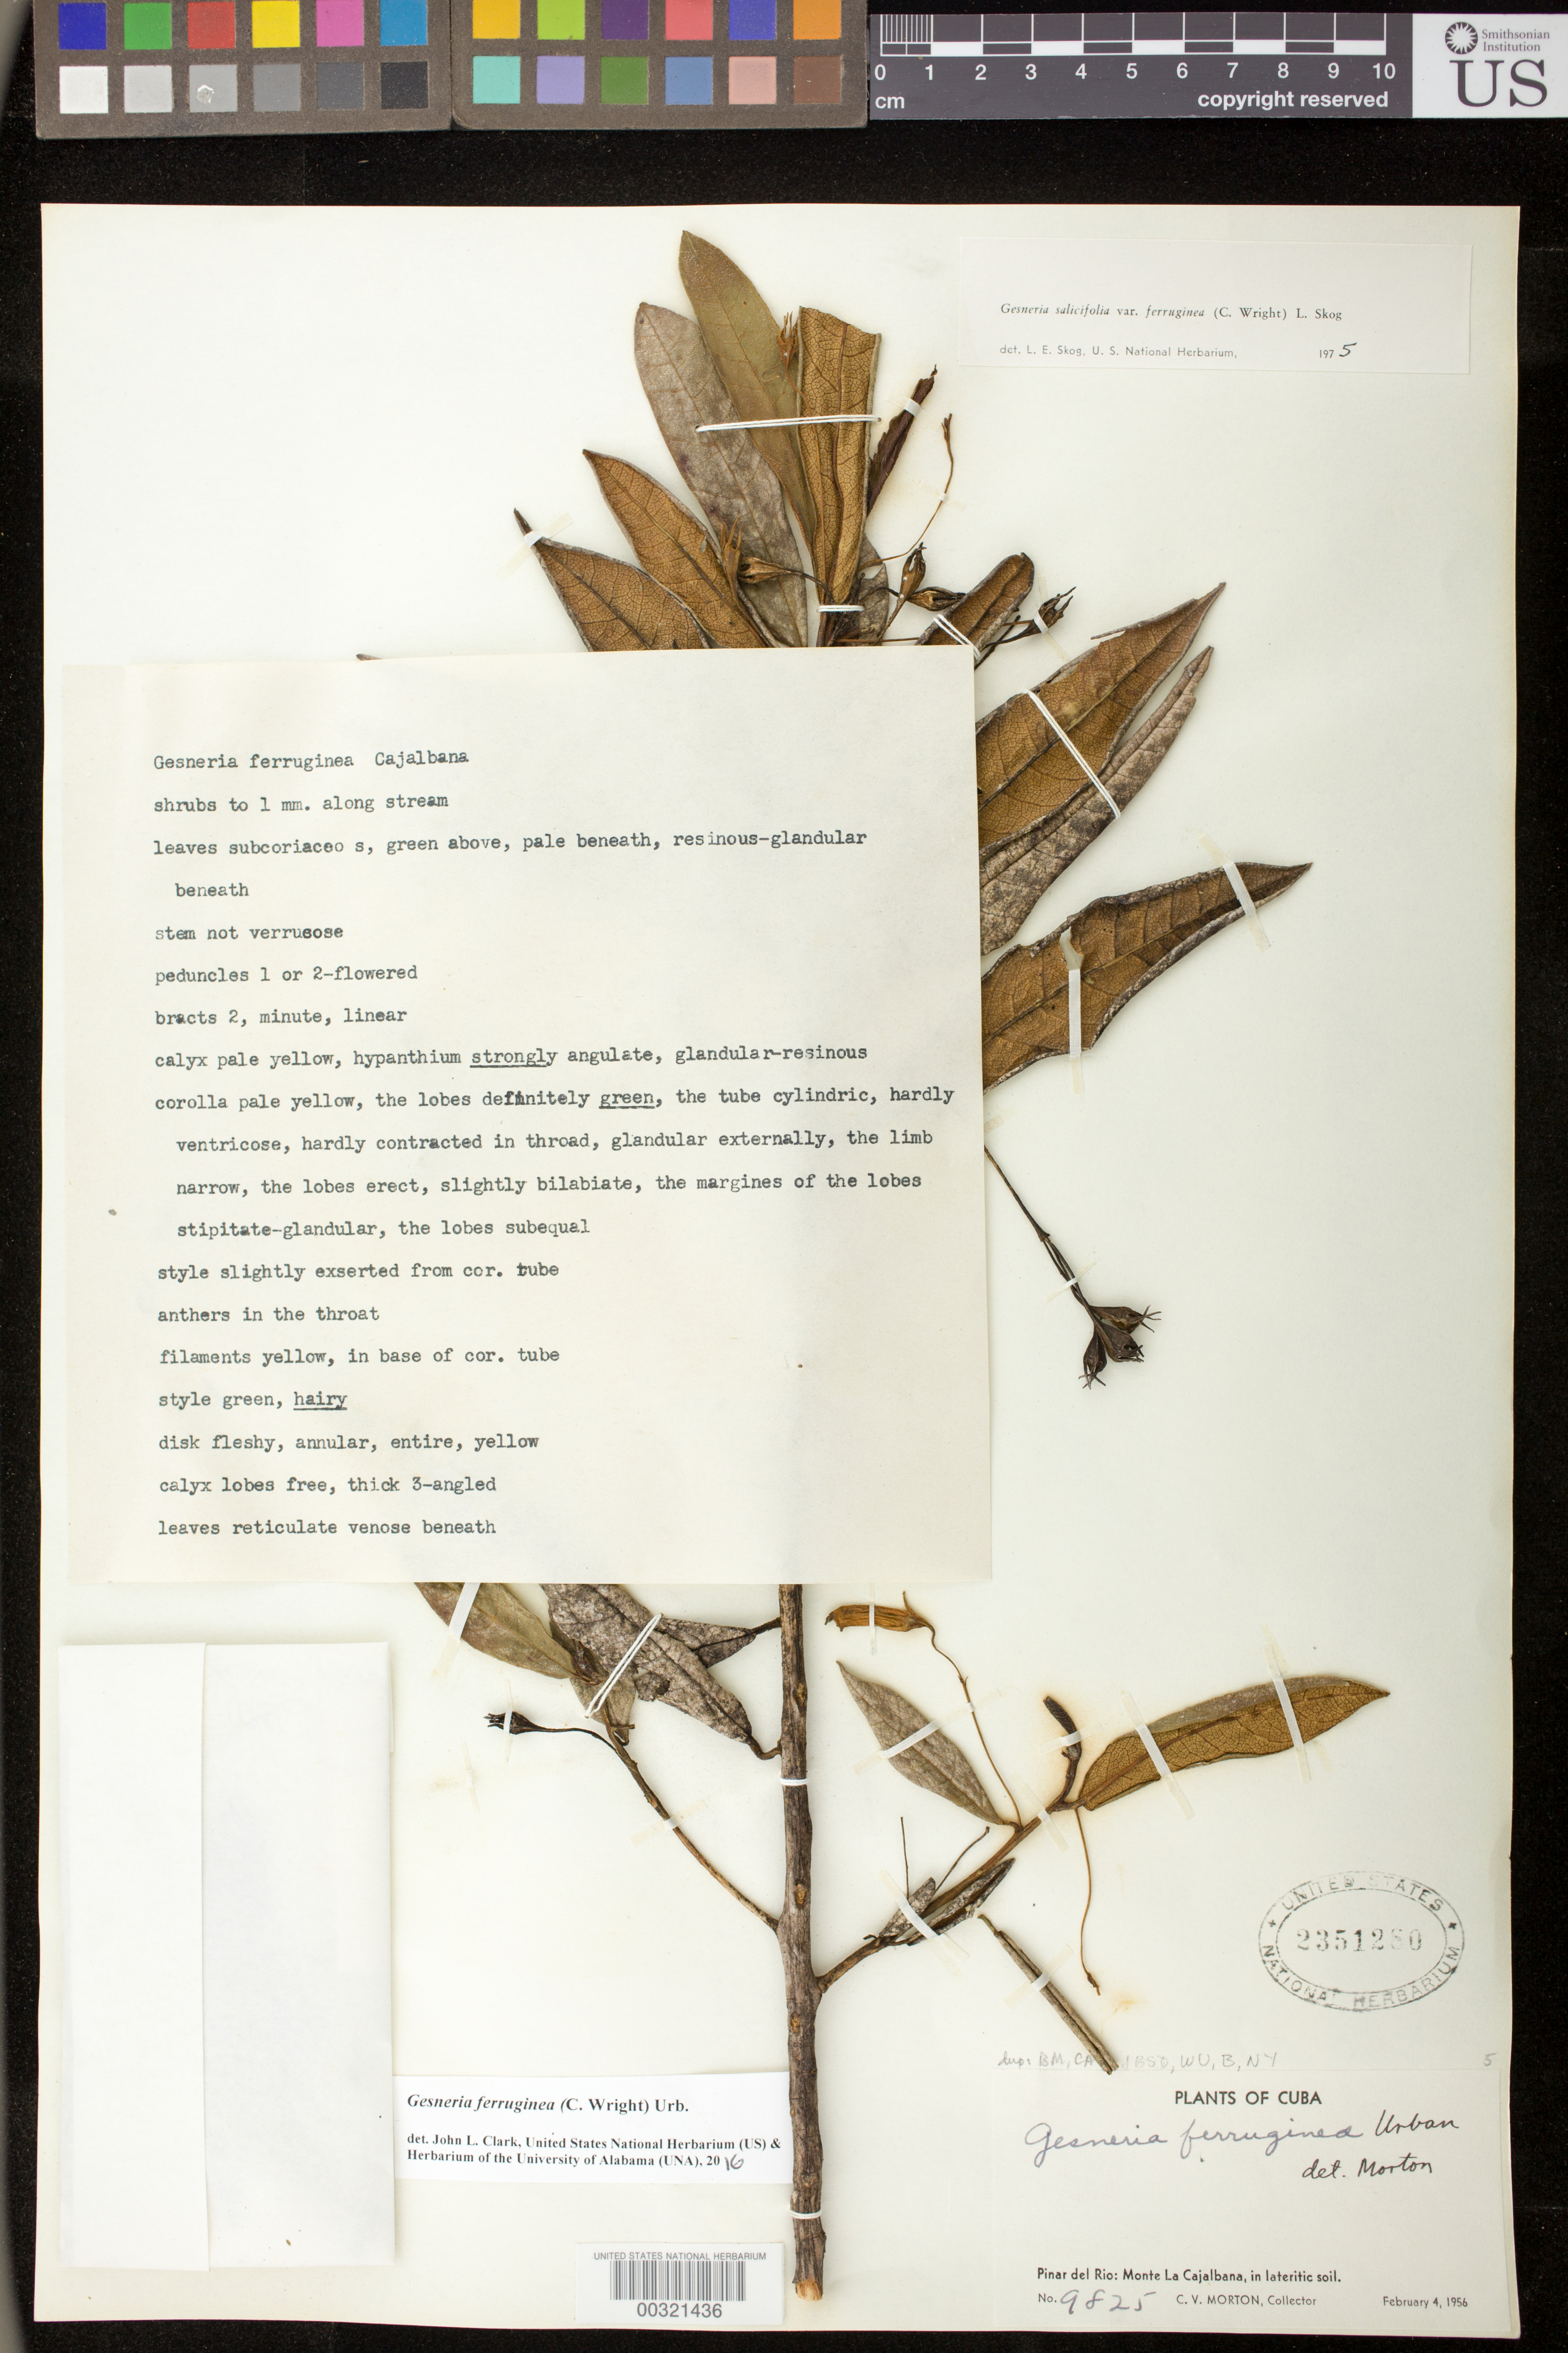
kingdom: Plantae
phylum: Tracheophyta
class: Magnoliopsida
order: Lamiales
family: Gesneriaceae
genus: Gesneria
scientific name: Gesneria ferruginea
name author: (C. Wright in Sauvalle) Urb.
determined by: Clark, J. L., (SEL), The Marie Selby Botanical Garden (UNITED STATES)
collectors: C. V. Morton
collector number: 9825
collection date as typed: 04 Feb 1956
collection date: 1956-02-04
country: Cuba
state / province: Pinar del Rio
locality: Monte La Cajalbana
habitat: In lateritic soil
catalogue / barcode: US 2351280